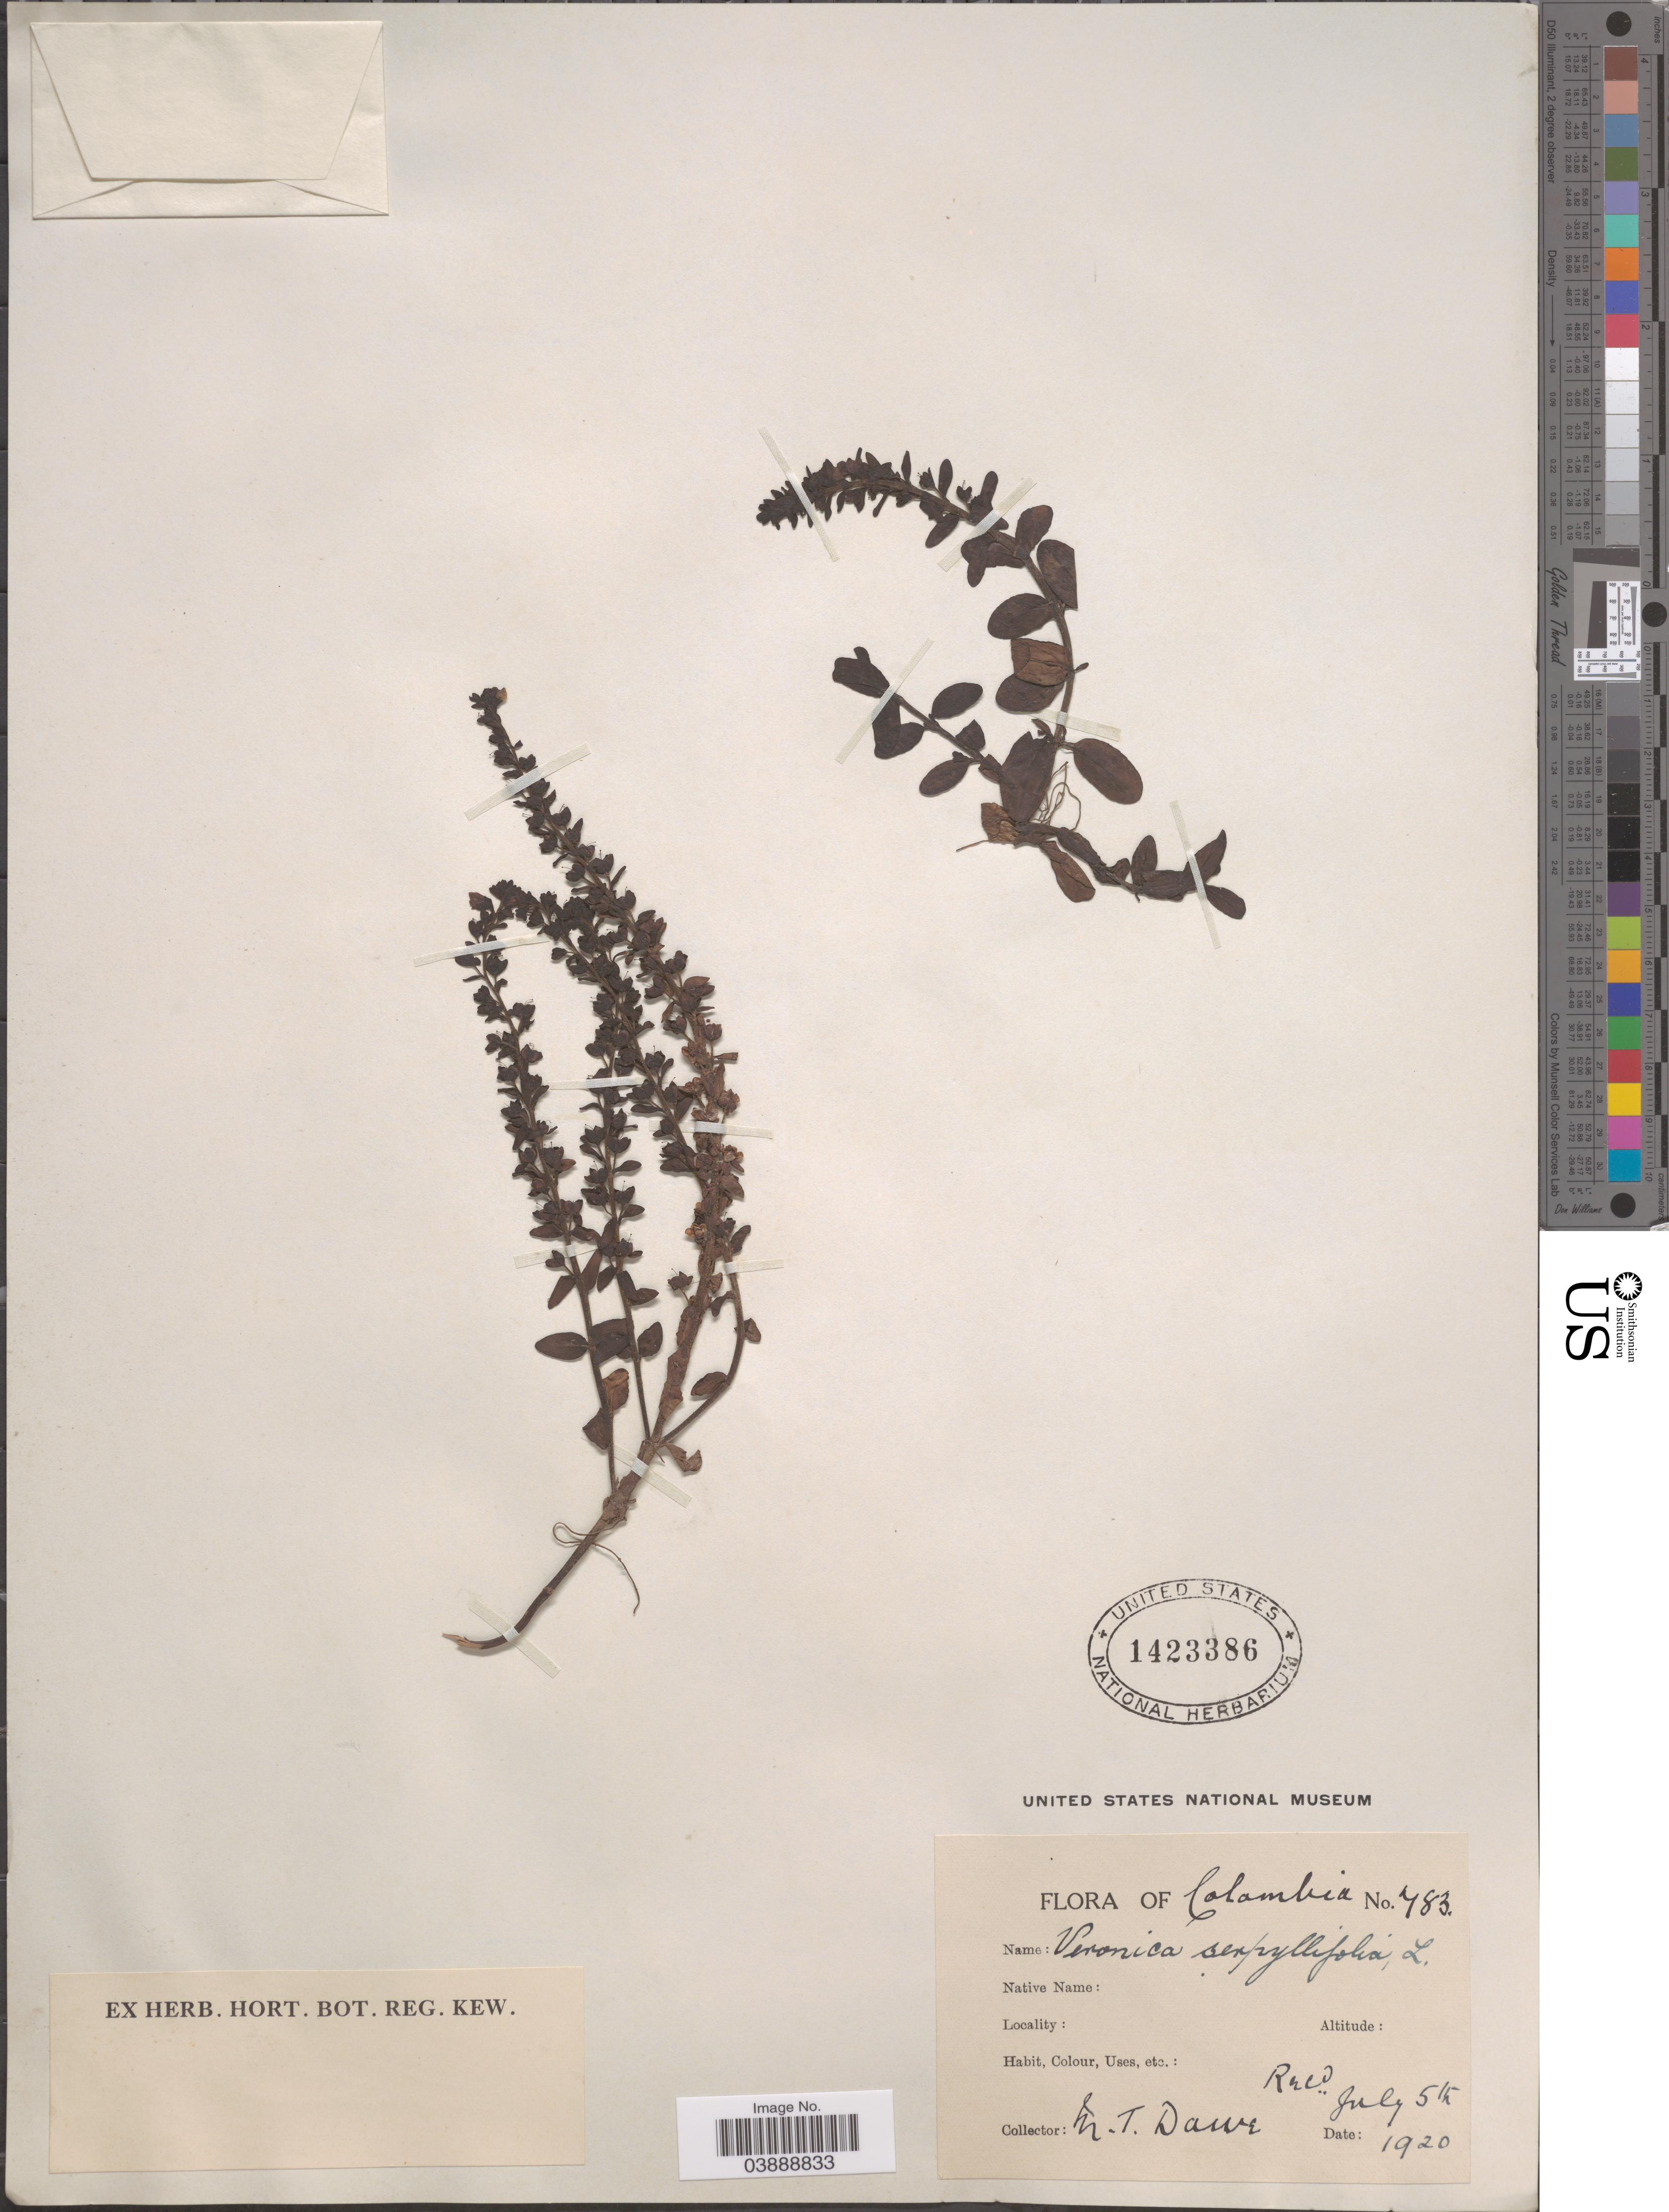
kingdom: Plantae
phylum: Tracheophyta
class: Magnoliopsida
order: Lamiales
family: Plantaginaceae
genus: Veronica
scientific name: Veronica serpyllifolia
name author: L.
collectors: M. T. Dawe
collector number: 783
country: Colombia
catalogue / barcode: US 1423386